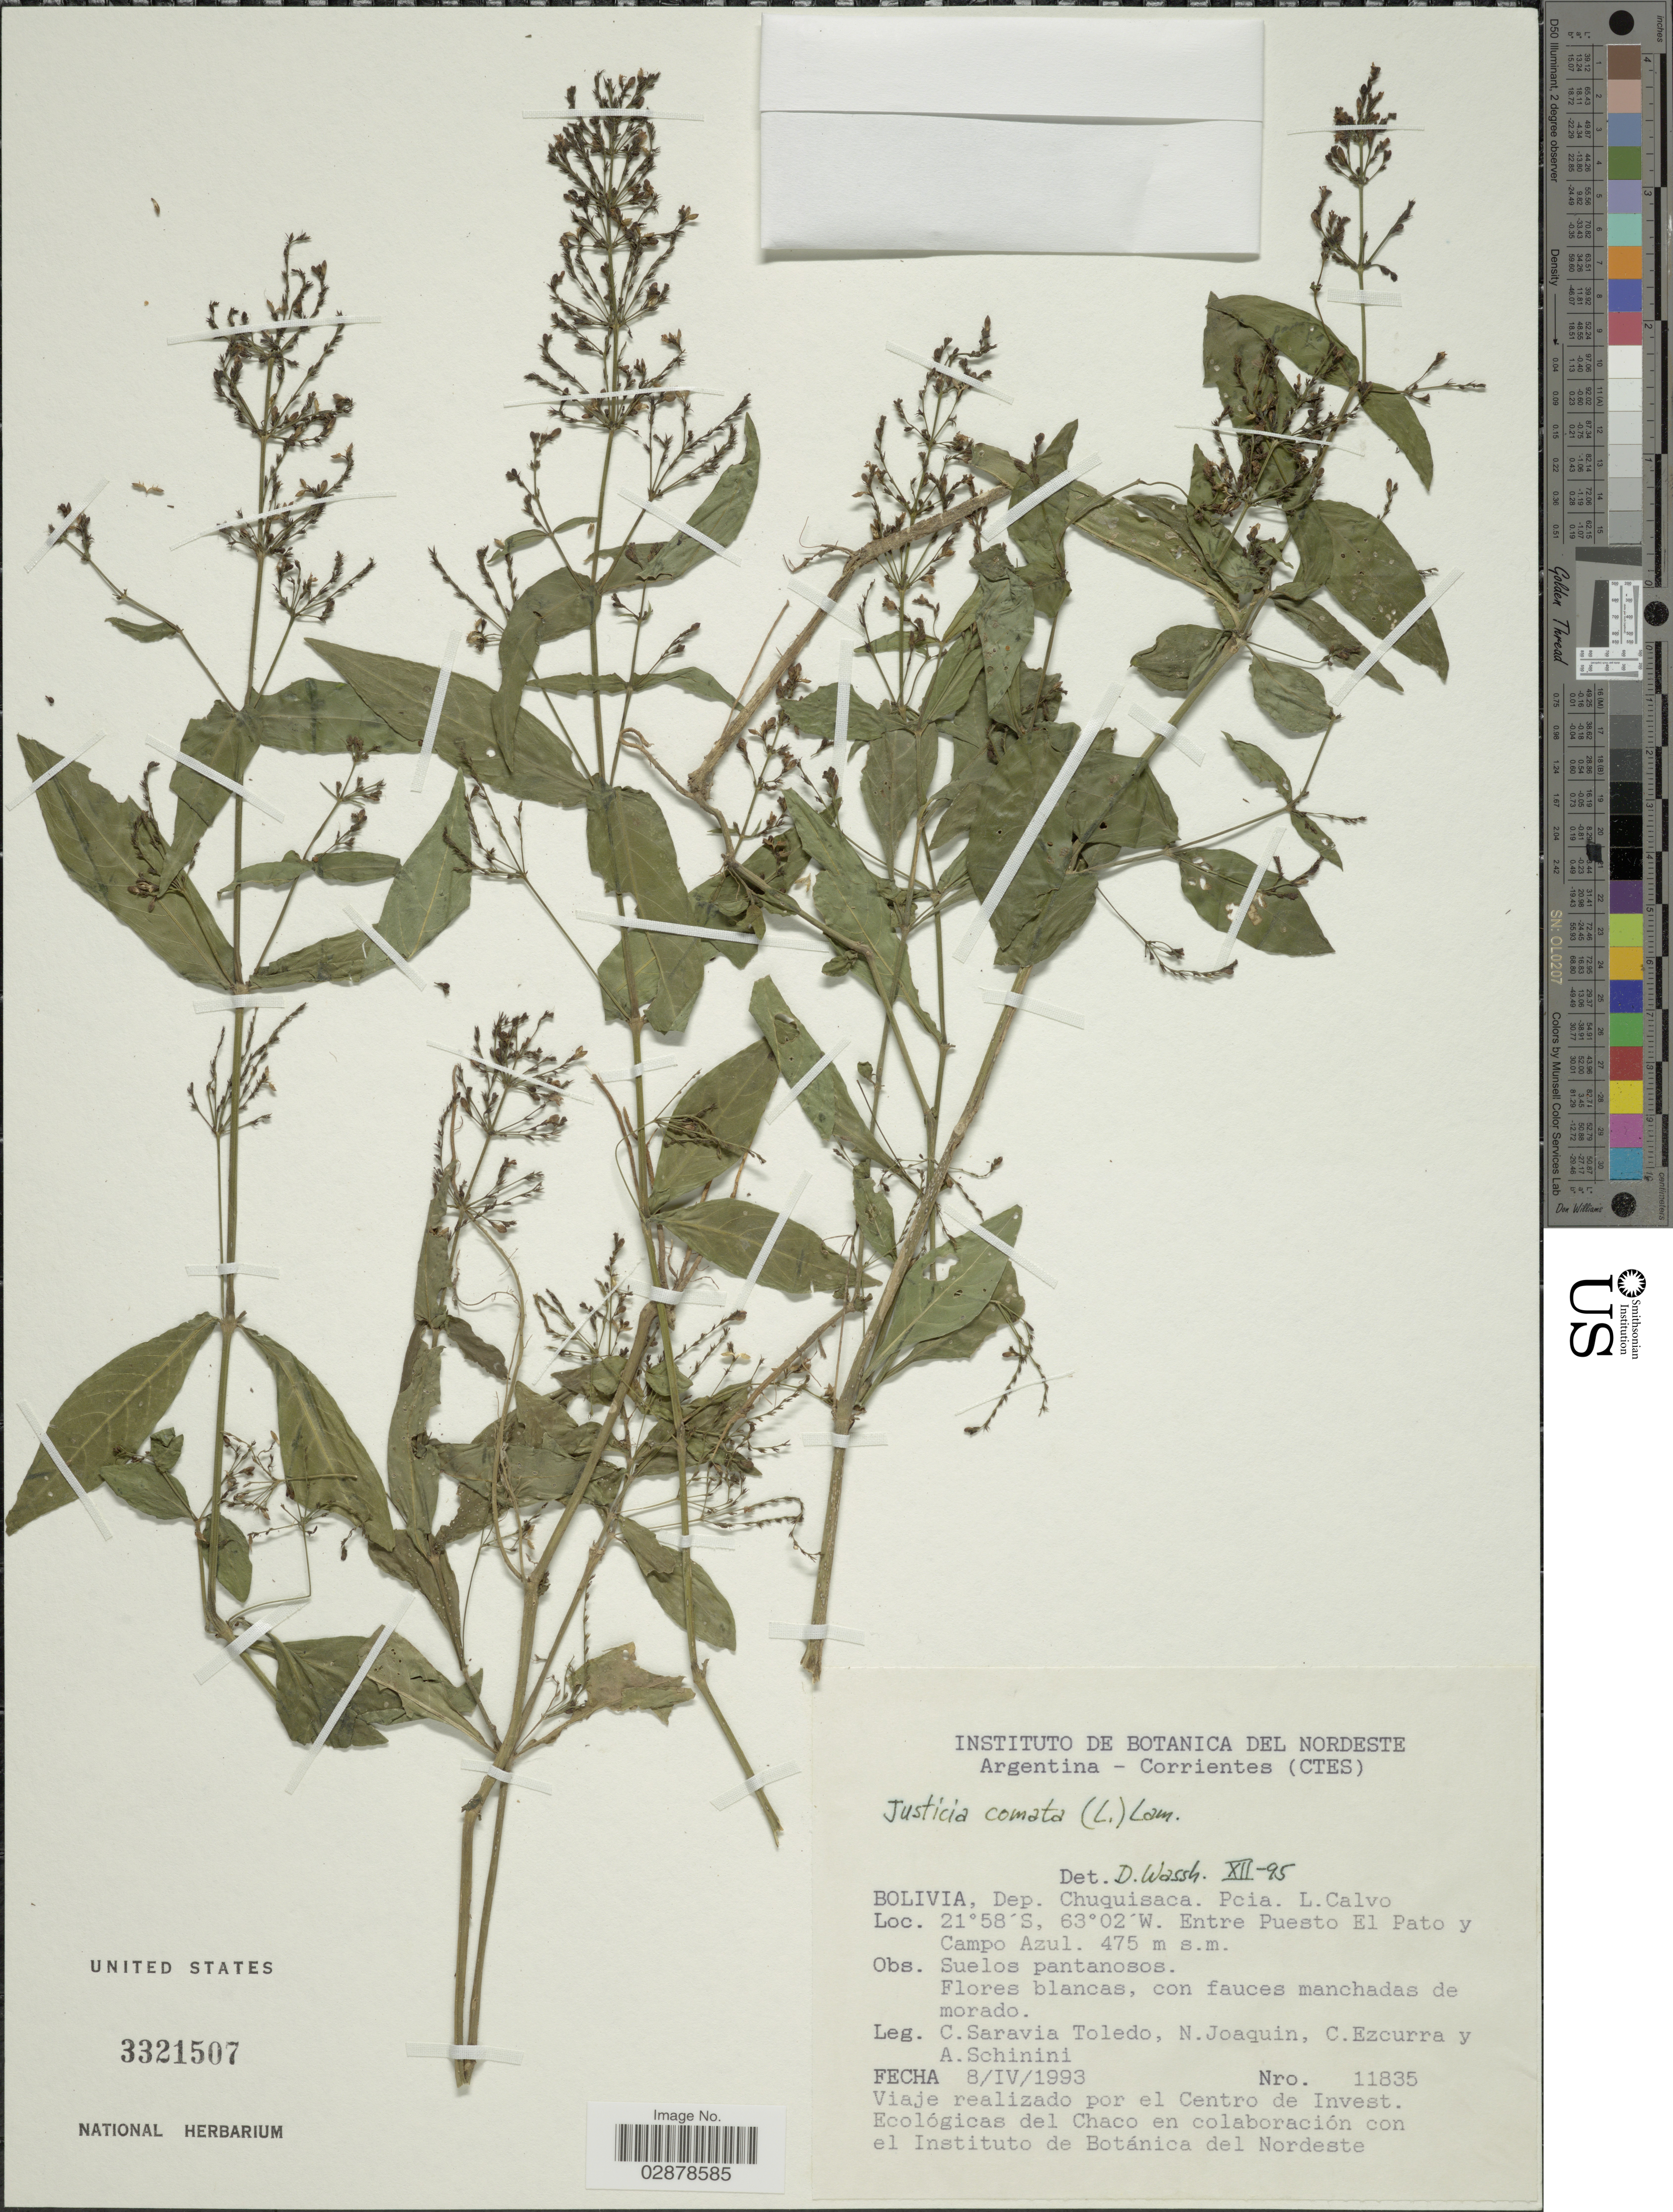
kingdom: Plantae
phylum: Tracheophyta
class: Magnoliopsida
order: Lamiales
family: Acanthaceae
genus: Justicia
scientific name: Justicia comata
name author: (L.) Lam.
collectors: C. Saravia T., N. Joaquin, C. Ezcurra & A. Schinini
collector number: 11835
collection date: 1993-04-08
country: Bolivia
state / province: Chuquisaca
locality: Dep. Chuquisaca, Pcia. L. Calvo, Entre Puesto El Pato y Campo Azul.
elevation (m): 475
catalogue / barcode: US 3321507